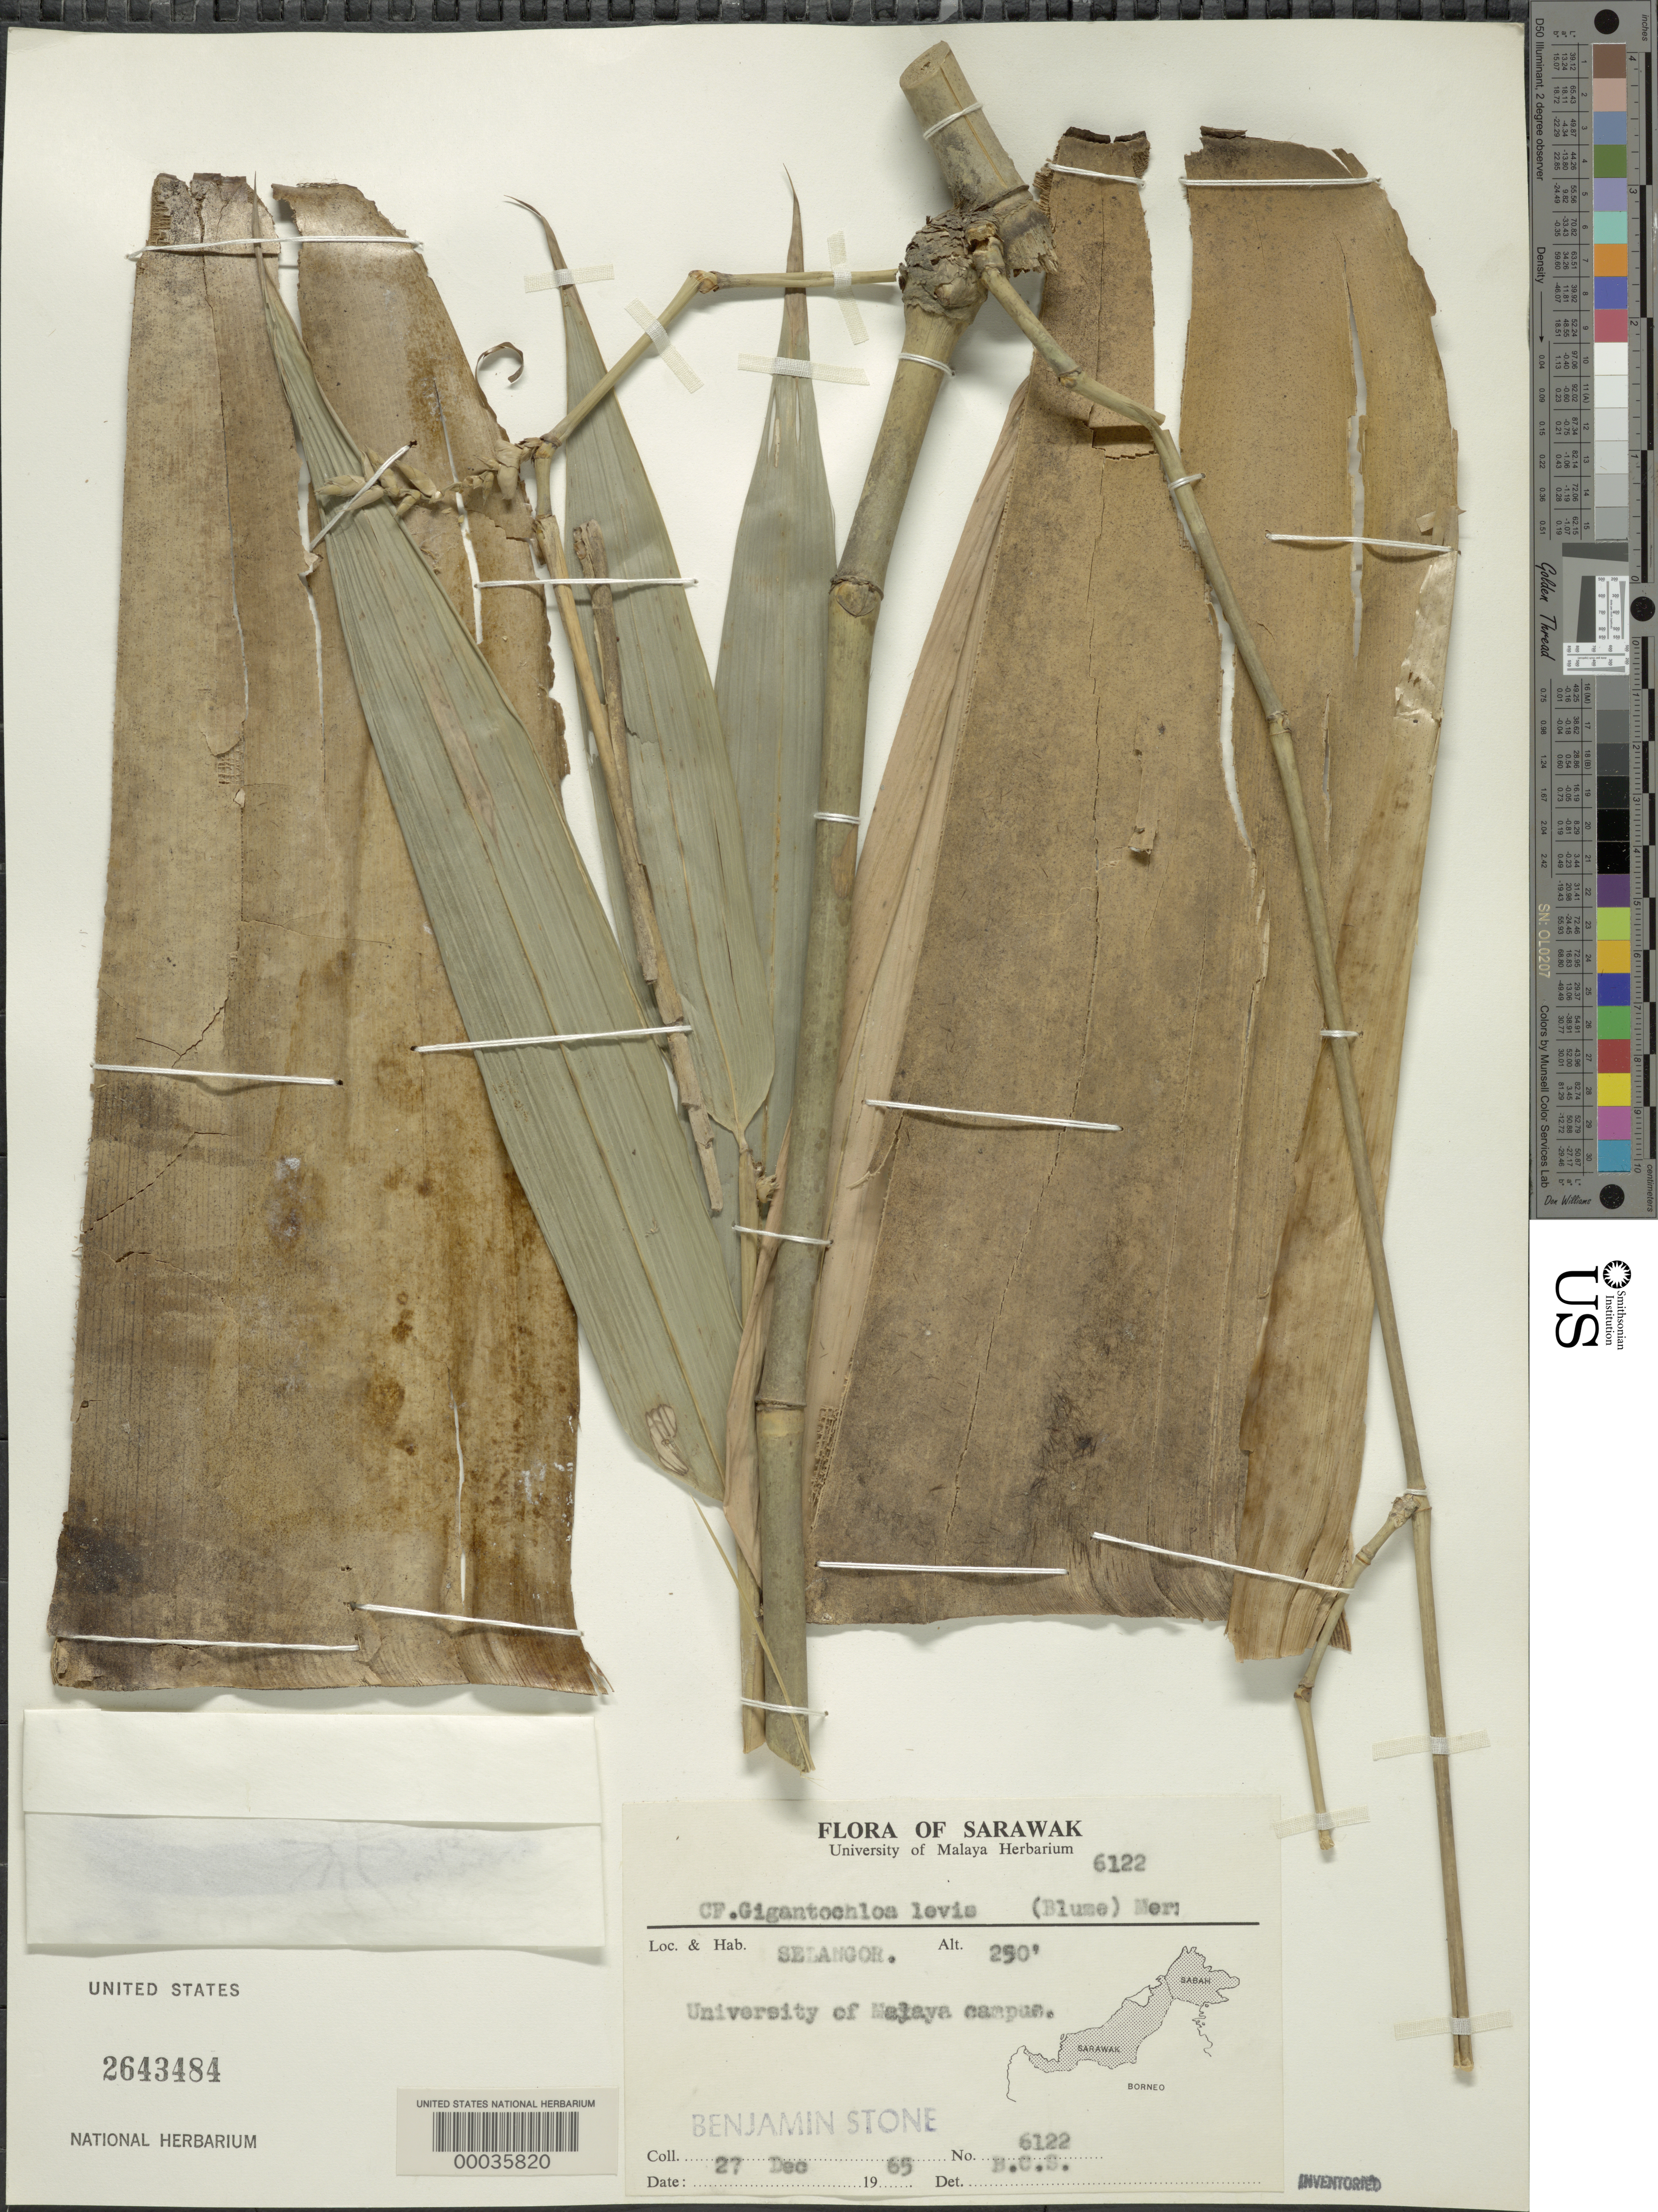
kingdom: Plantae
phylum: Tracheophyta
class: Liliopsida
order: Poales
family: Poaceae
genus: Dendrocalamus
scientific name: Dendrocalamus laevis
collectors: B. C. Stone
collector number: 6122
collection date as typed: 27 Dec 1965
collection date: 1965-12-27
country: Malaysia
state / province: Sarawak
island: Borneo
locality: Sarawak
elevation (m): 76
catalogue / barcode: US 2643484